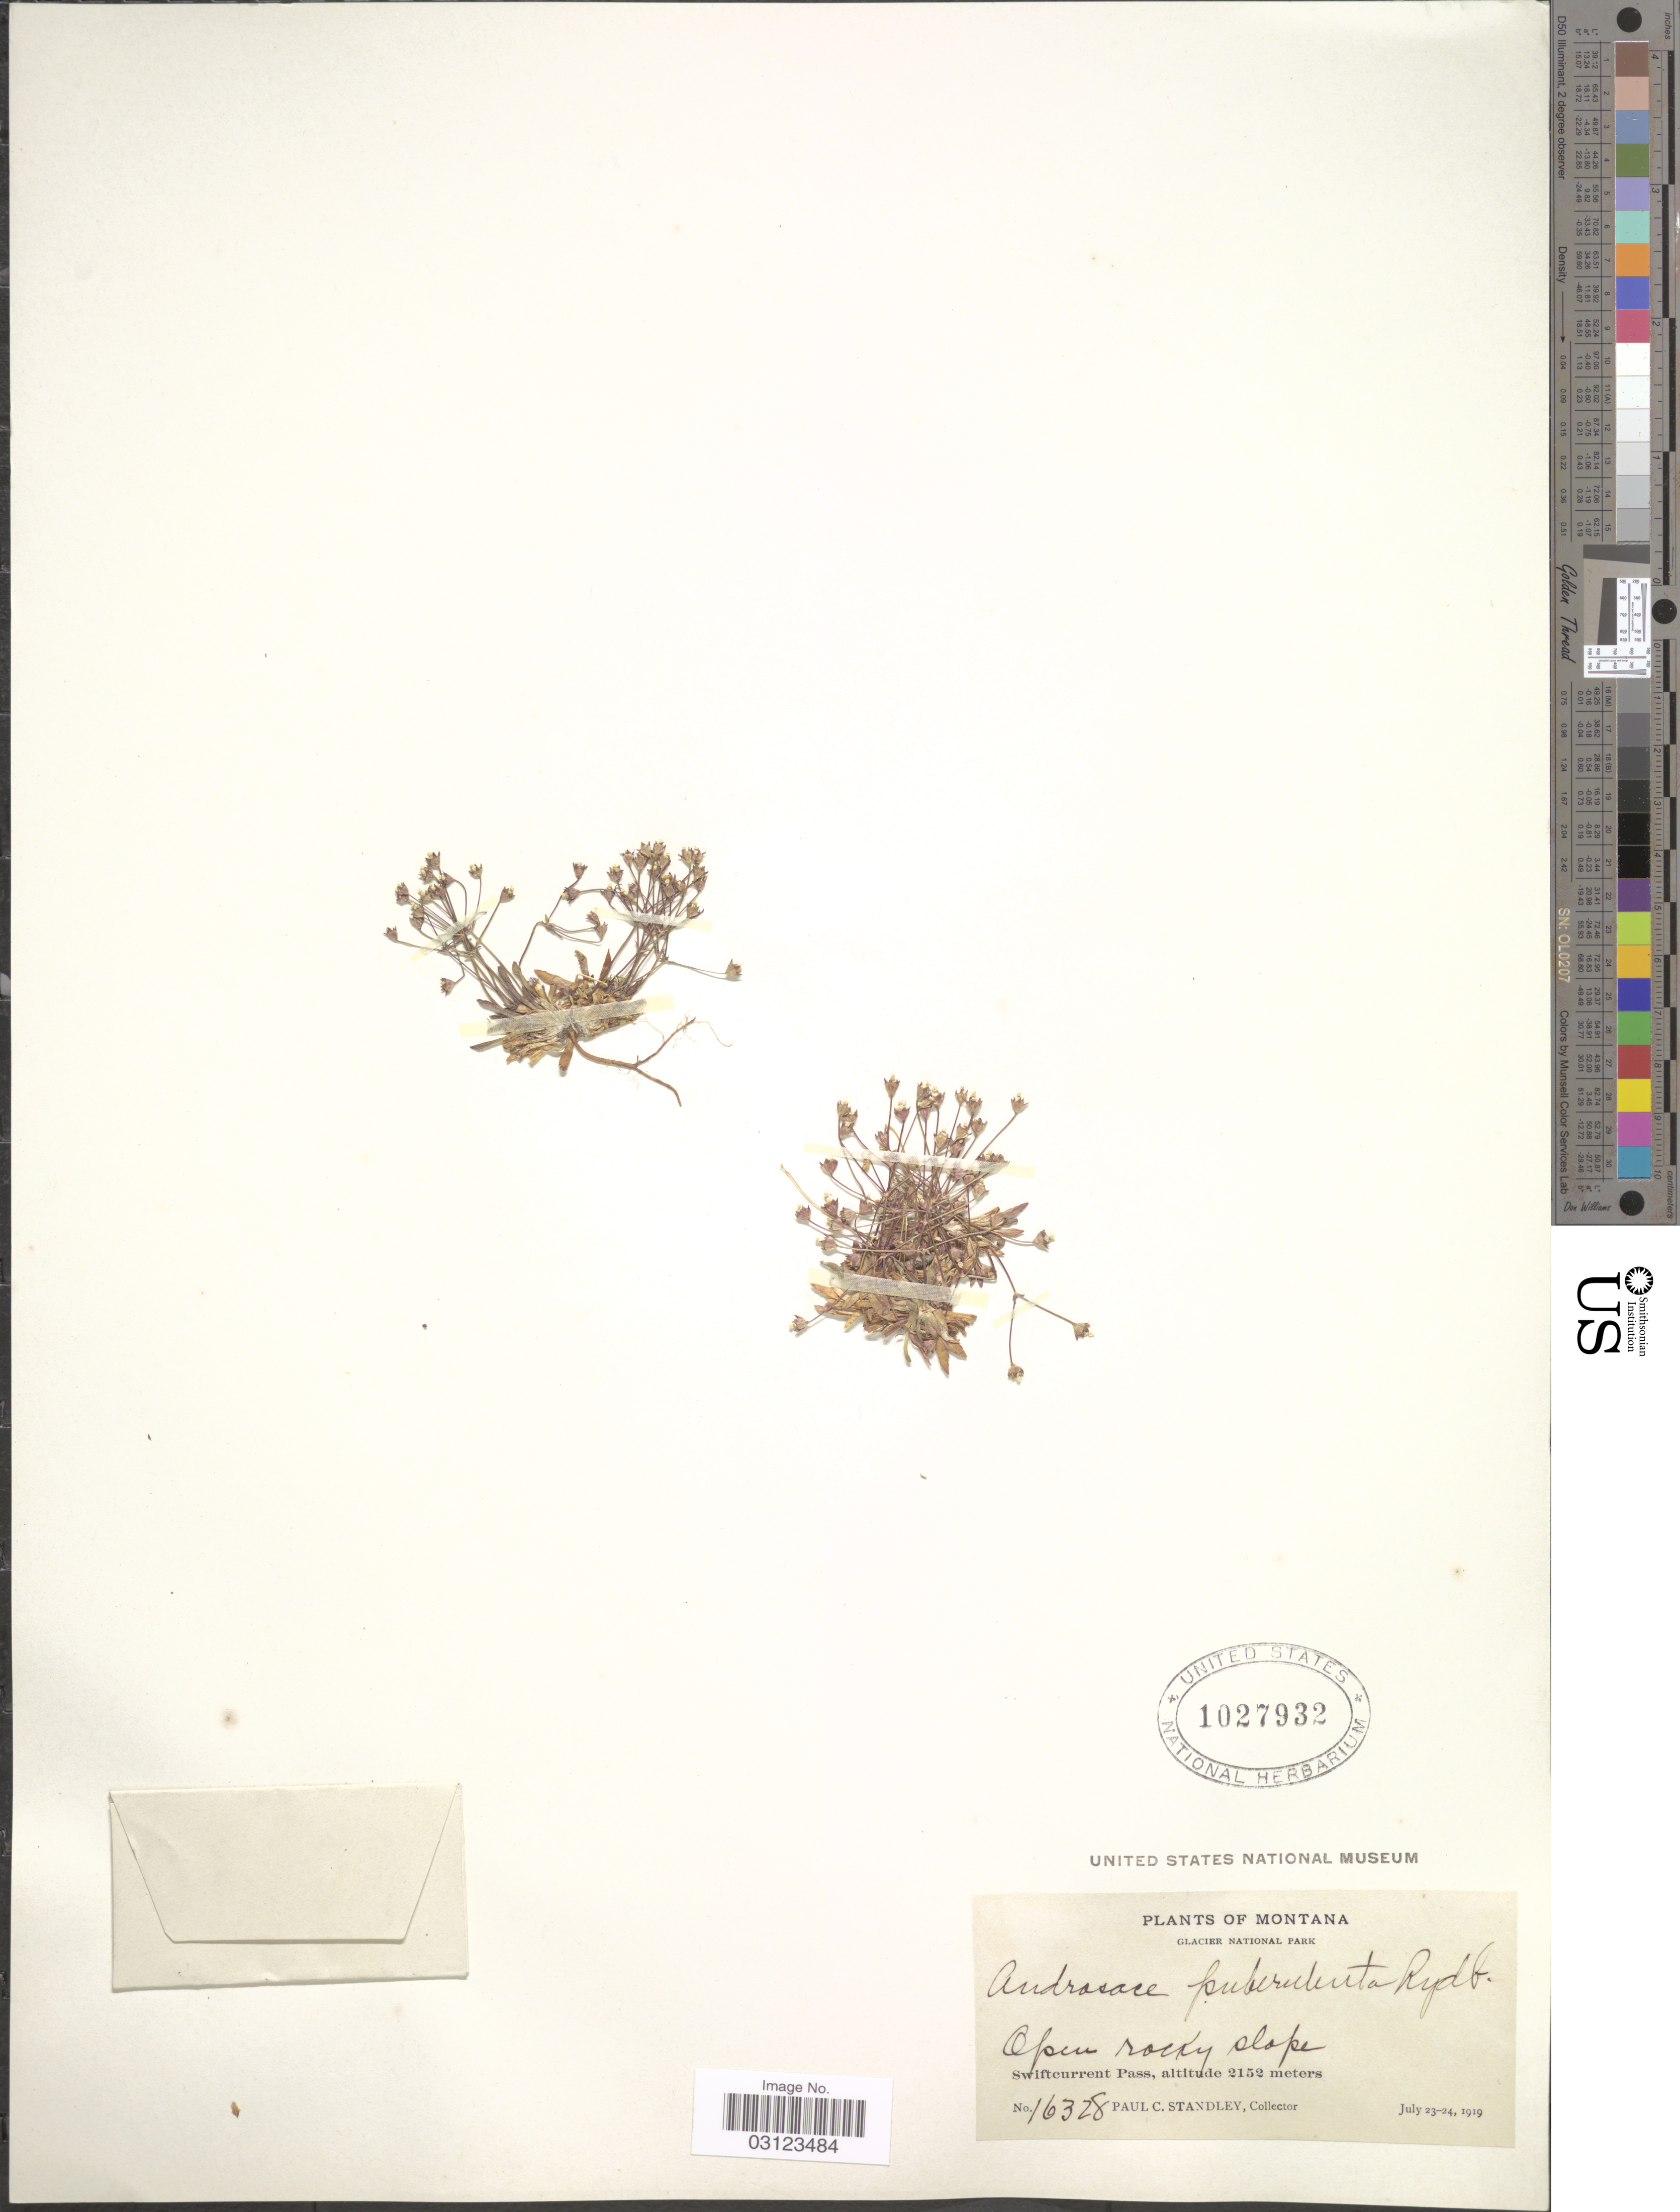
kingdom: Plantae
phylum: Tracheophyta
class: Magnoliopsida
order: Ericales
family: Primulaceae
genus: Androsace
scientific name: Androsace septentrionalis var. puberulenta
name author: (Rydb.) R. Knuth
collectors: P. C. Standley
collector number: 16328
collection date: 1919-07-23/1919-07-24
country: United States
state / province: Montana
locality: Glacier National Park. Swiftcurrent Pass.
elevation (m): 2152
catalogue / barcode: US 1027932